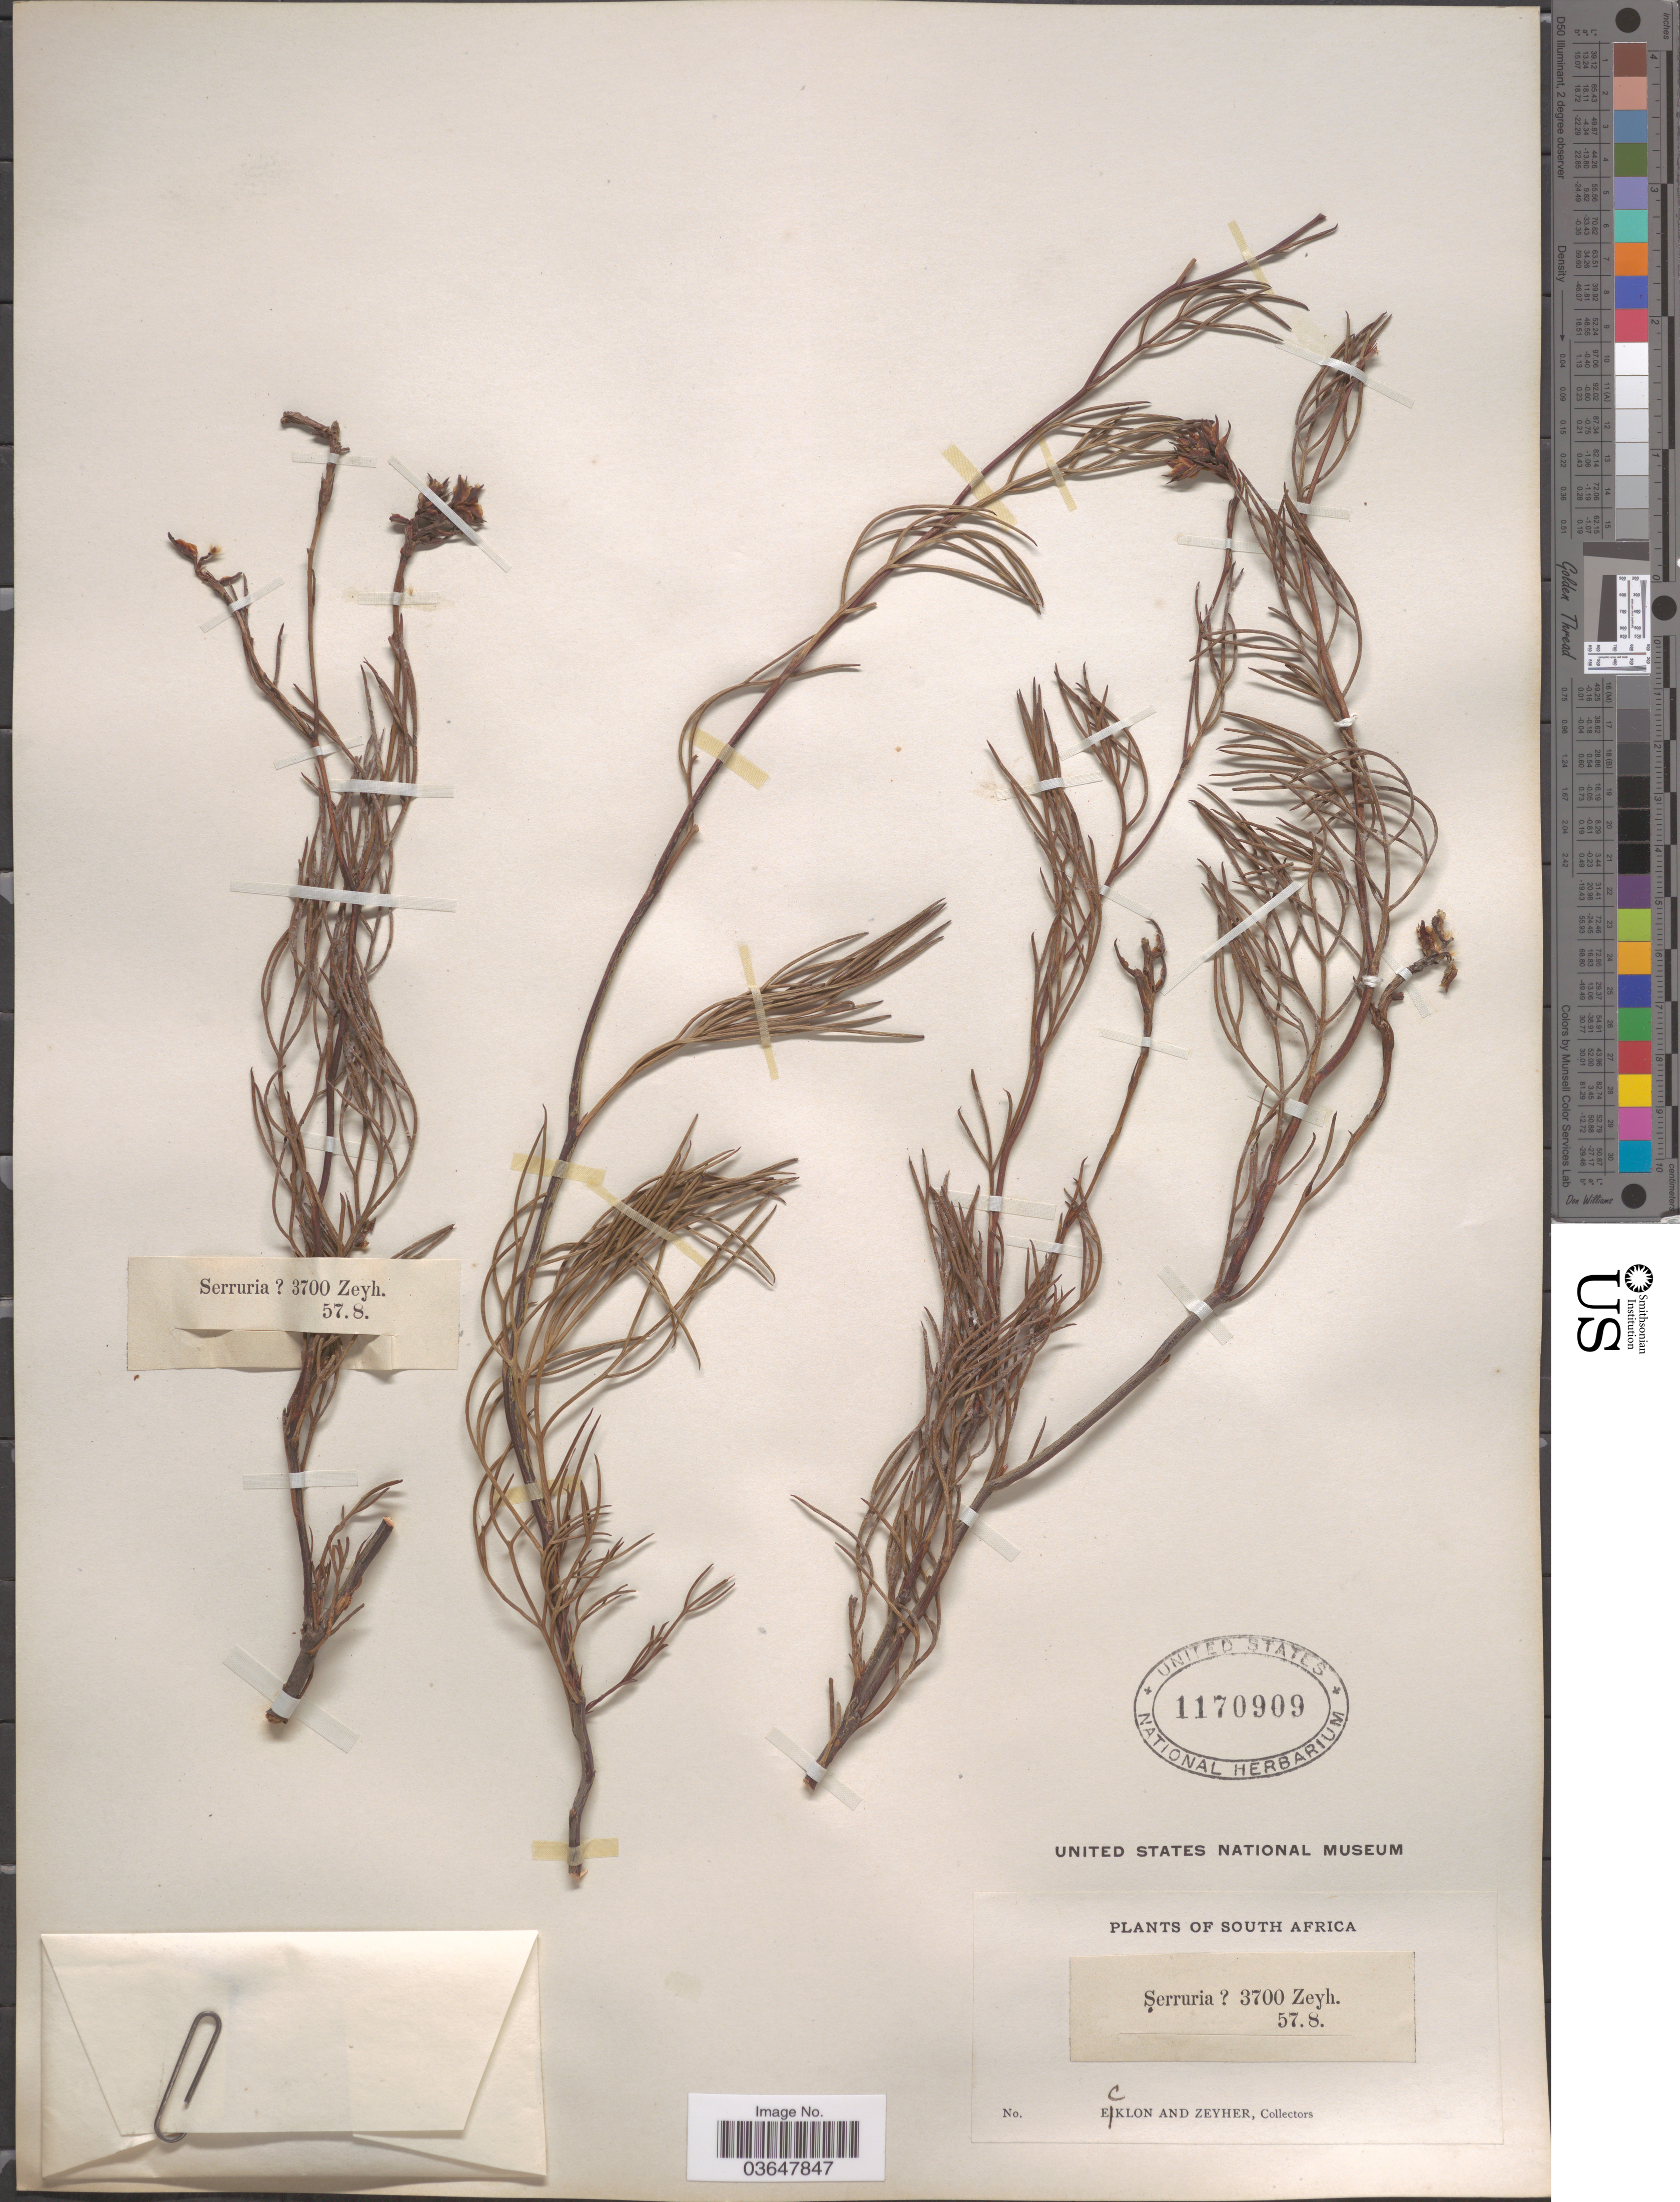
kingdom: Plantae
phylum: Tracheophyta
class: Magnoliopsida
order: Proteales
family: Proteaceae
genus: Serruria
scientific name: Serruria sp.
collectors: -. Ecklon & -. Zeyher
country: South Africa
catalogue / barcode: US 1170909